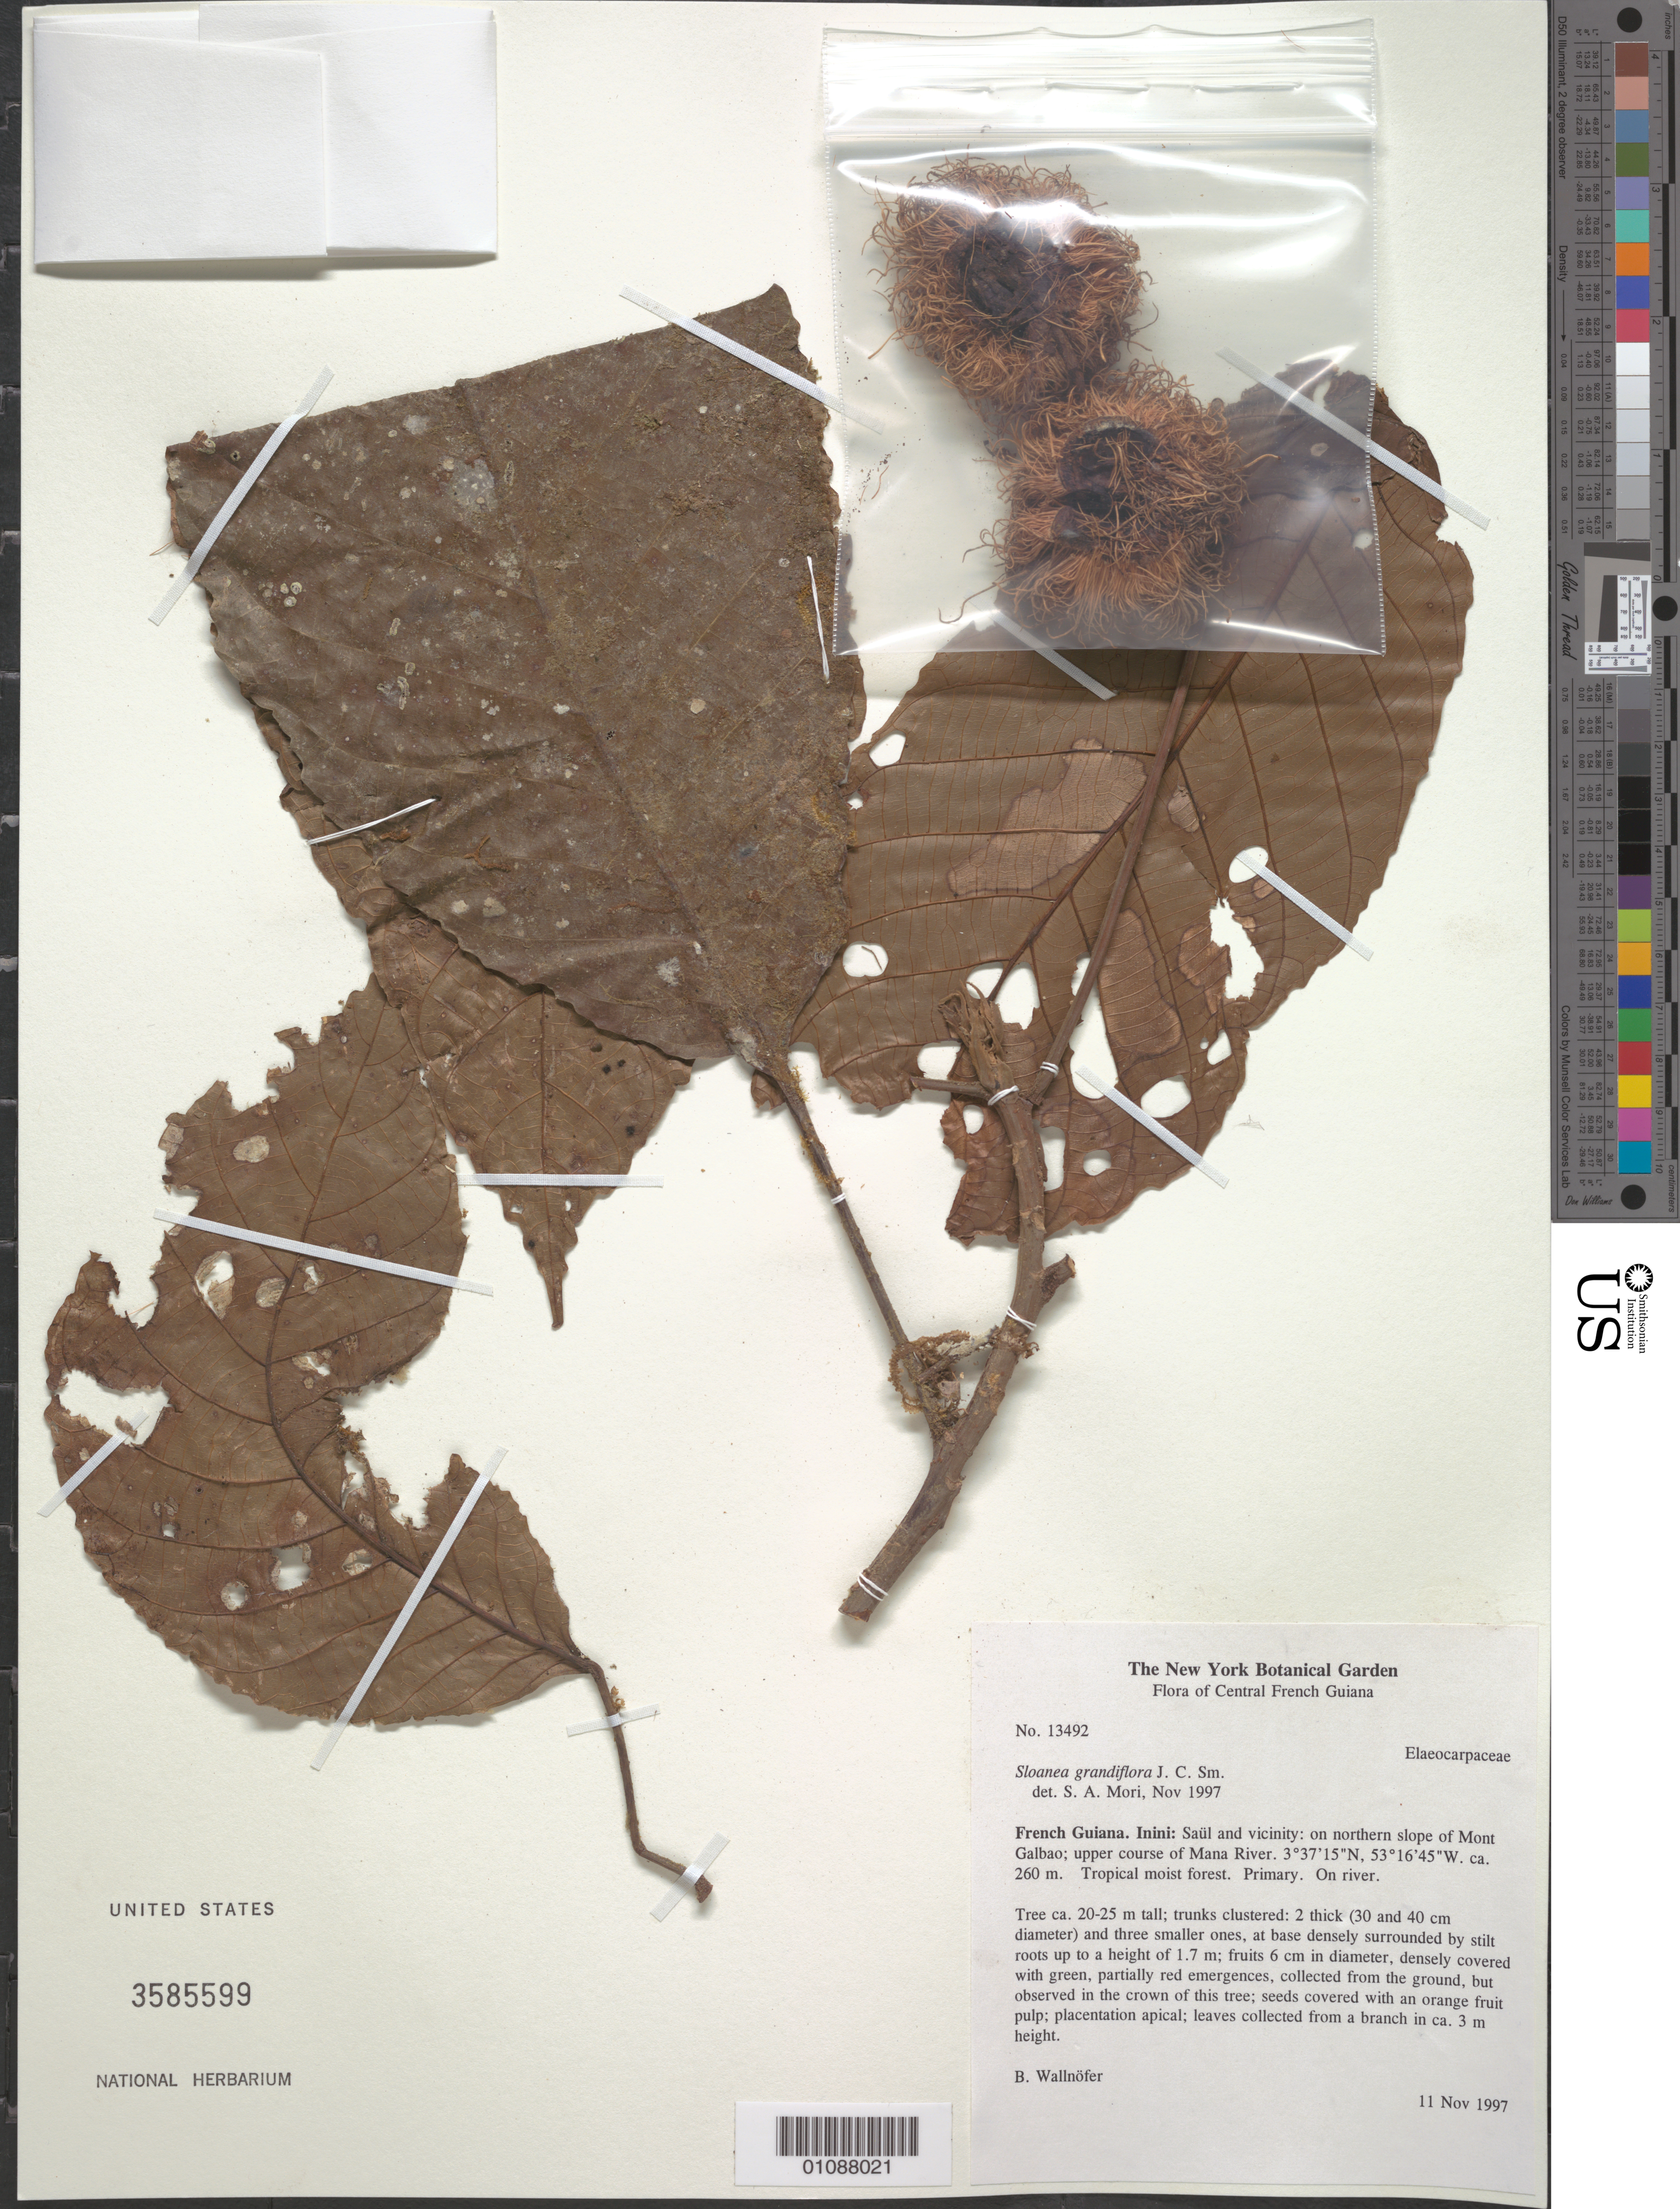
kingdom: Plantae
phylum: Tracheophyta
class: Magnoliopsida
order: Oxalidales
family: Elaeocarpaceae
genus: Sloanea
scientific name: Sloanea grandiflora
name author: Sm.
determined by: Mori, Scott A.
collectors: B. Wallnöfer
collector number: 13492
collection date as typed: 11-Nov-97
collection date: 1997-11-11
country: French Guiana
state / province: Saint-Laurent-du-Maroni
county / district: Saül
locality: Inini: Saül and vicinity, northern slope of Mont Galbao; upper course of Mana River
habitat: Tropical moist forest. Primary. On river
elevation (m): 260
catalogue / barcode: US 3585599